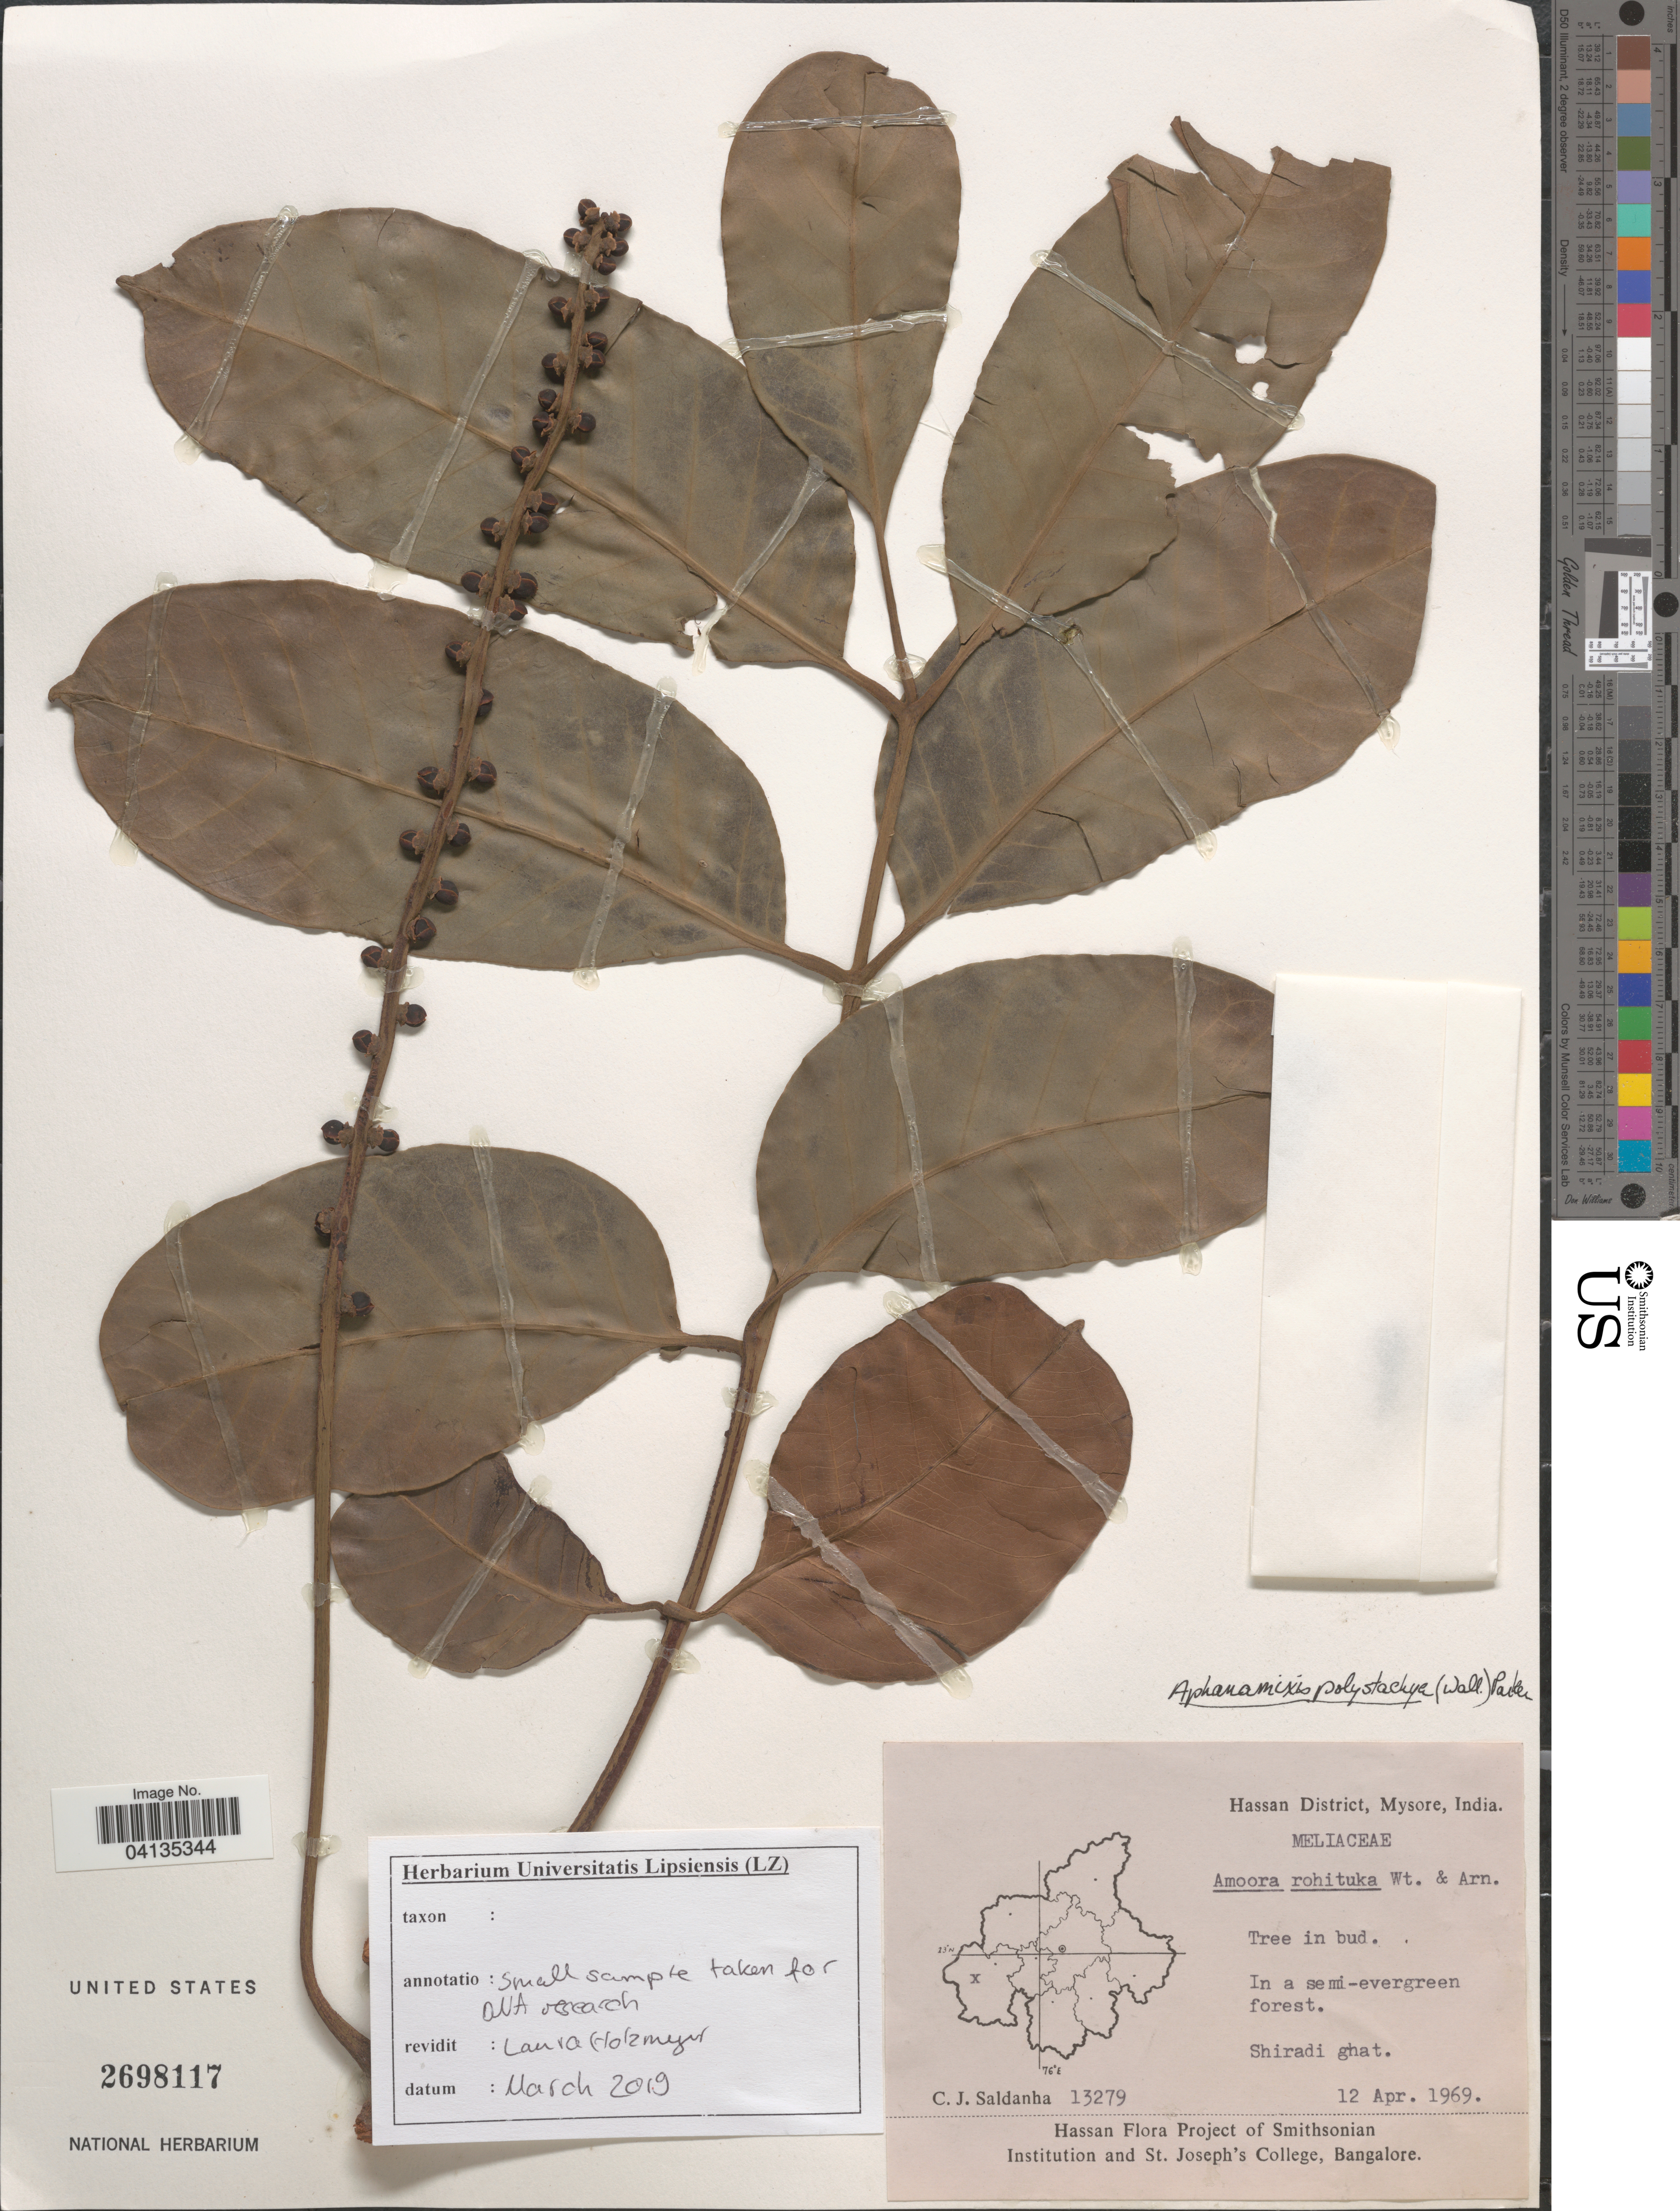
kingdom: Plantae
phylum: Tracheophyta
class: Magnoliopsida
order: Sapindales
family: Meliaceae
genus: Aphanamixis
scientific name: Aphanamixis polystachya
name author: (Wall.) R. Parker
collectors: C. J. Saldanha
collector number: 13279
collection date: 1969-04-12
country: India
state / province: Karnataka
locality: Hassan District, Mysore.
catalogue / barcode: US 2698117